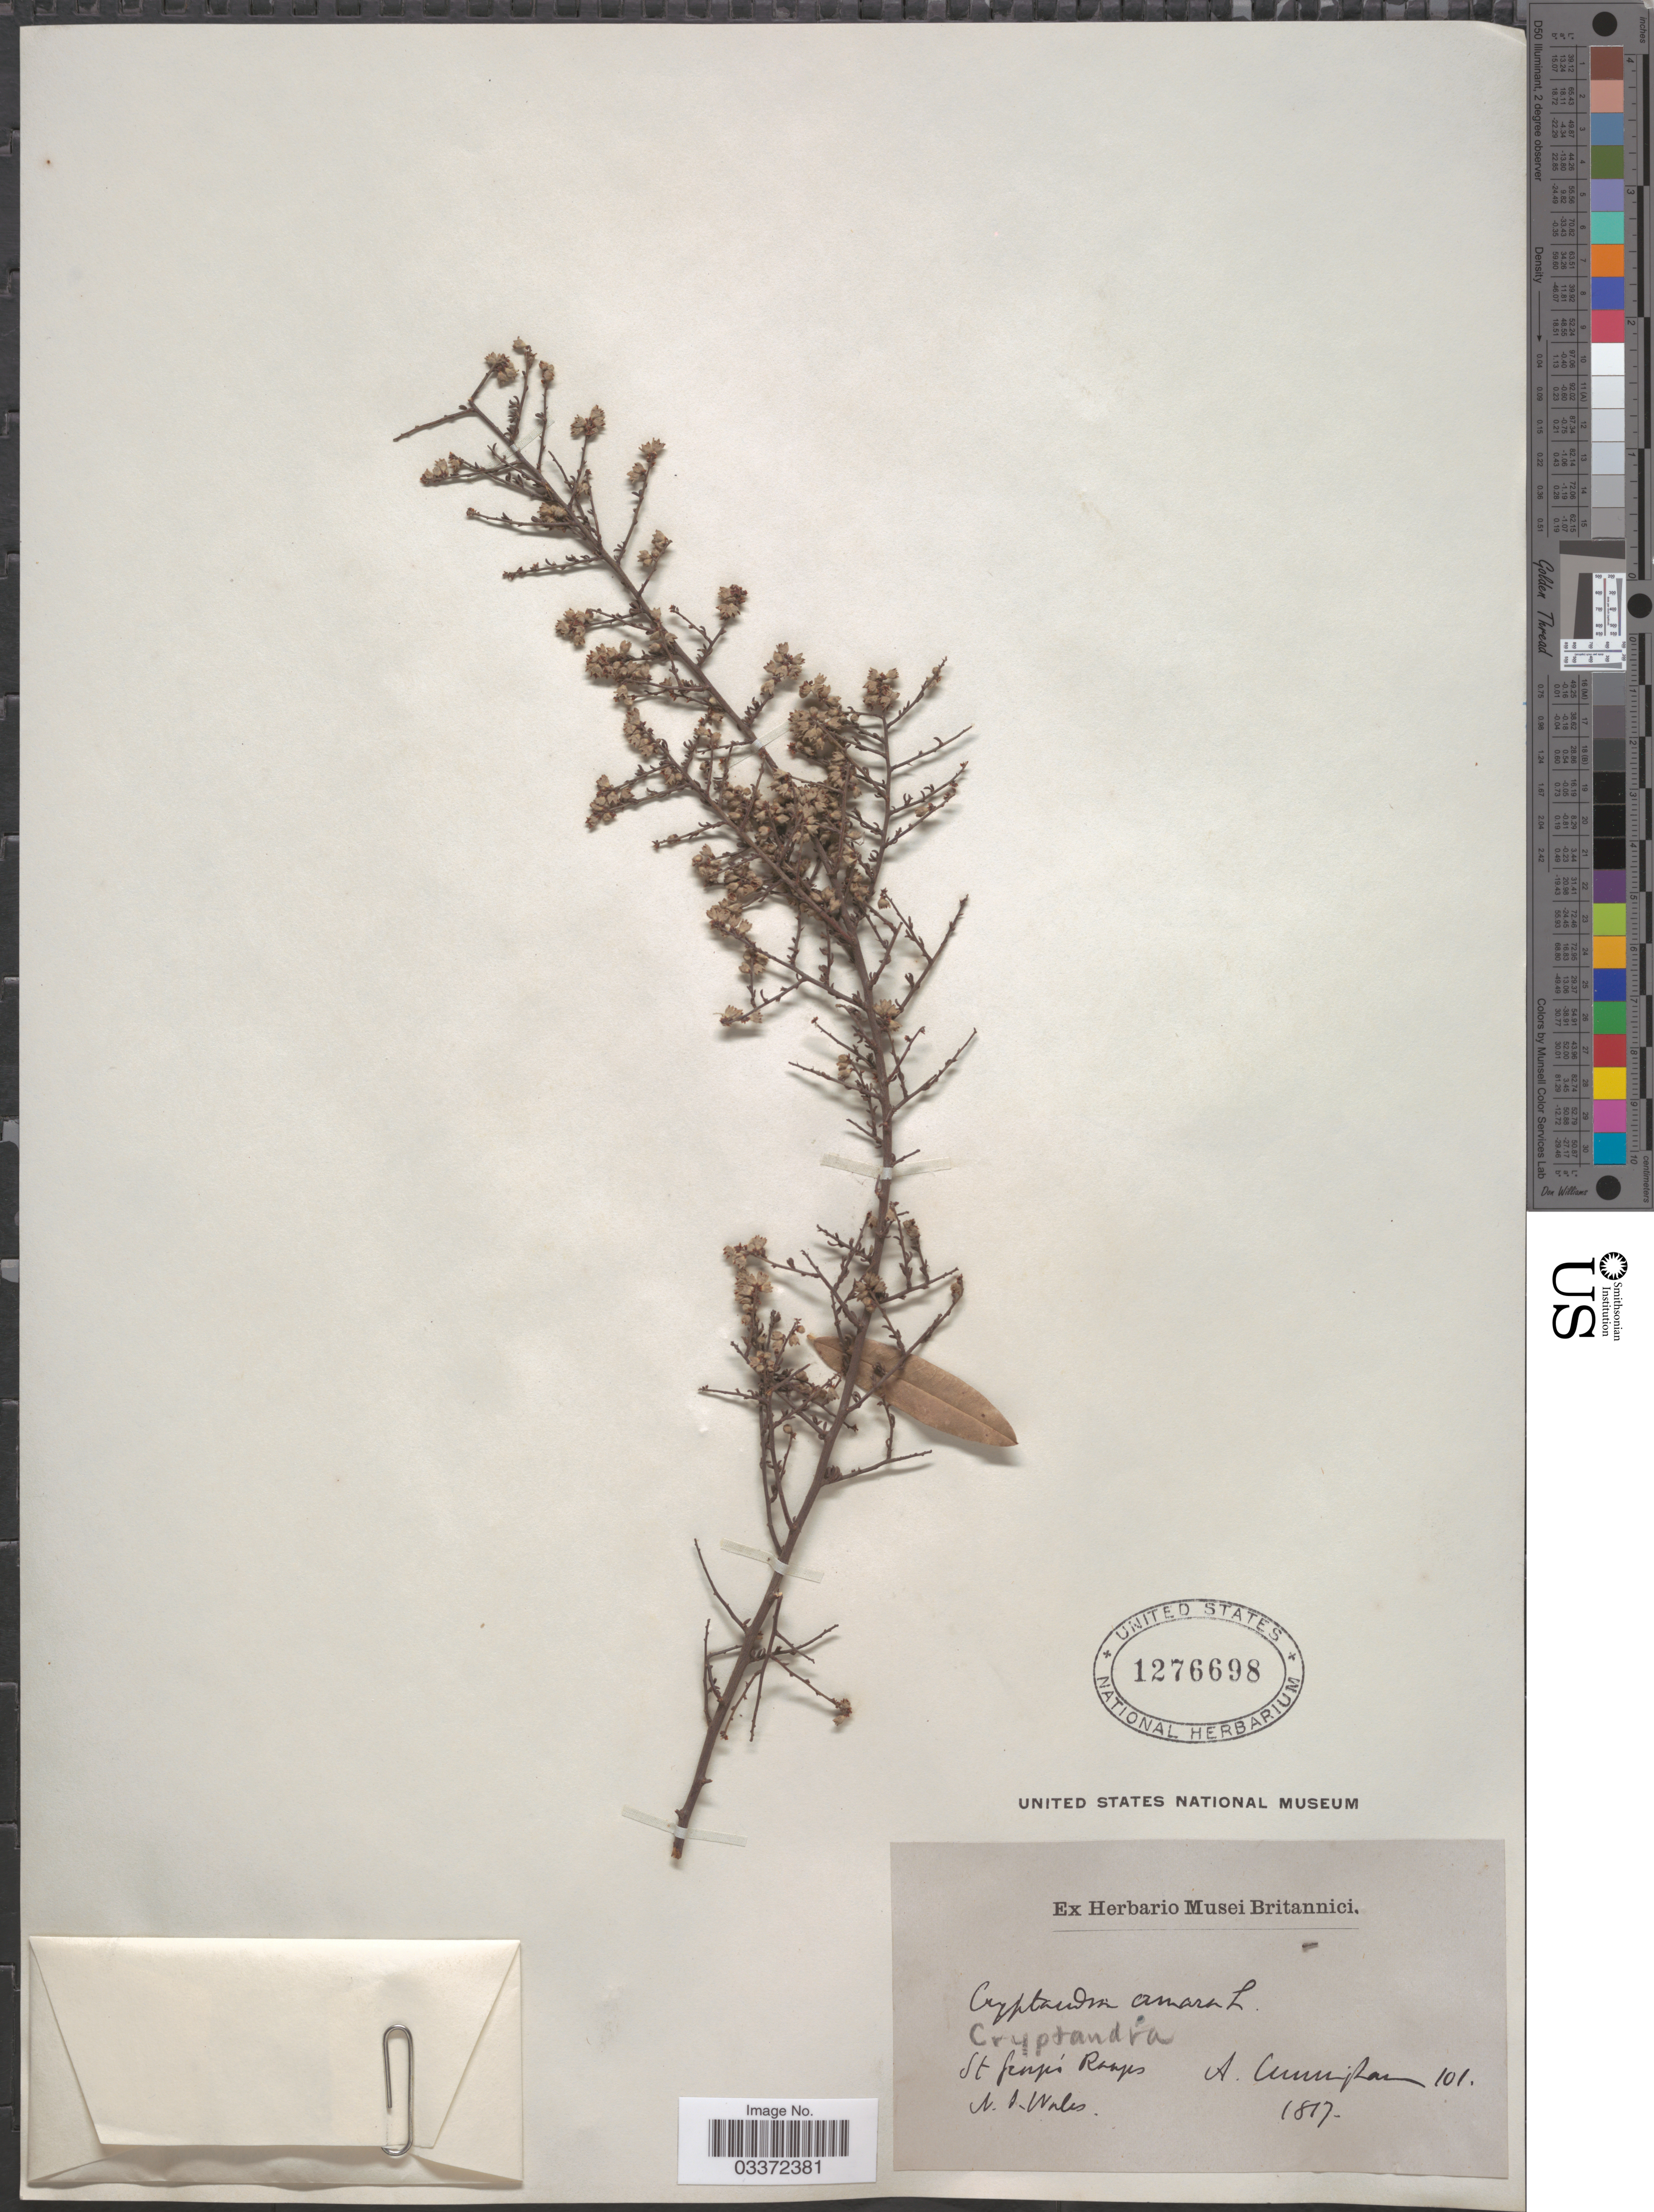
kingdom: Plantae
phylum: Tracheophyta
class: Magnoliopsida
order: Rosales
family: Rhamnaceae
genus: Cryptandra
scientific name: Cryptandra amara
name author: Sm.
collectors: A. Cunningham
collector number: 101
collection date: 1817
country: Australia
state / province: New South Wales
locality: St George's Ranges.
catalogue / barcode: US 1276698